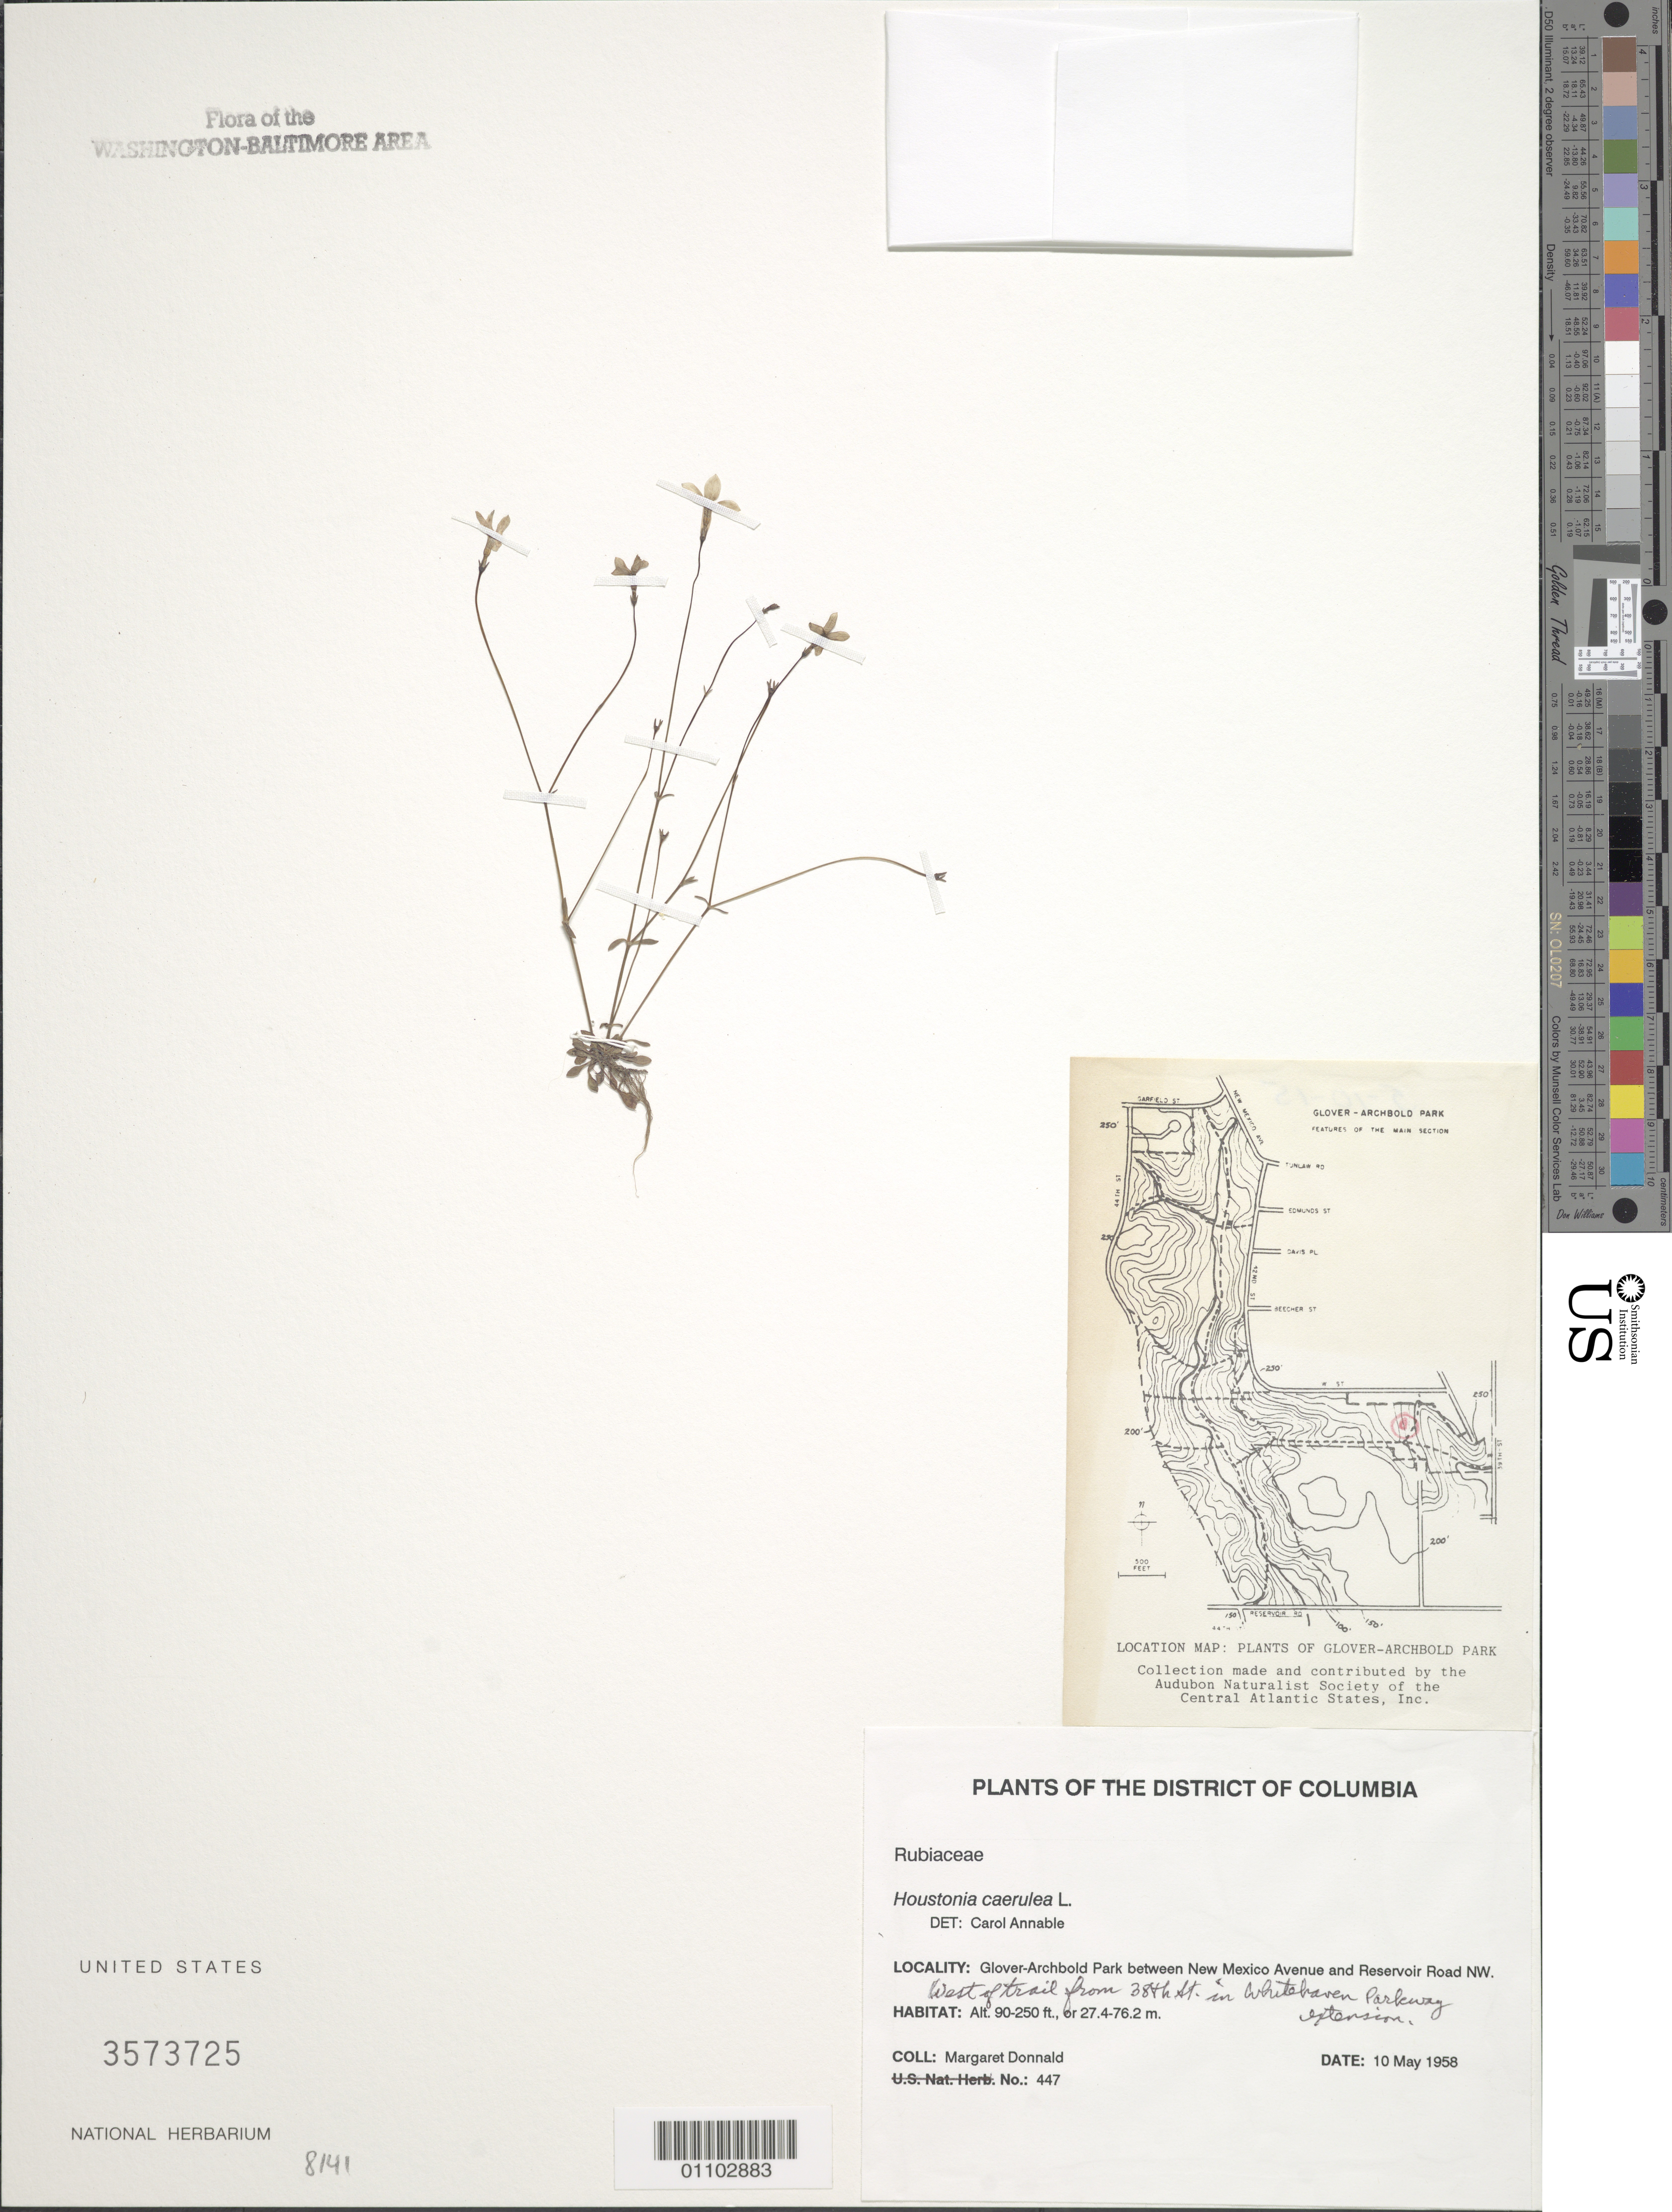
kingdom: Plantae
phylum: Tracheophyta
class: Magnoliopsida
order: Gentianales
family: Rubiaceae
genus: Houstonia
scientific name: Houstonia caerulea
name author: L.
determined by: Annable, C. R.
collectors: M. Donnald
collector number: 447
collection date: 1958-05-10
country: United States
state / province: District of Columbia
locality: Glover-Archbold Park between New Mexico Avenue and Reservoir Road NW., west of trail from 38th St. in Whitehaven Parkway extension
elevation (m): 27.4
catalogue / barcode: US 3573725